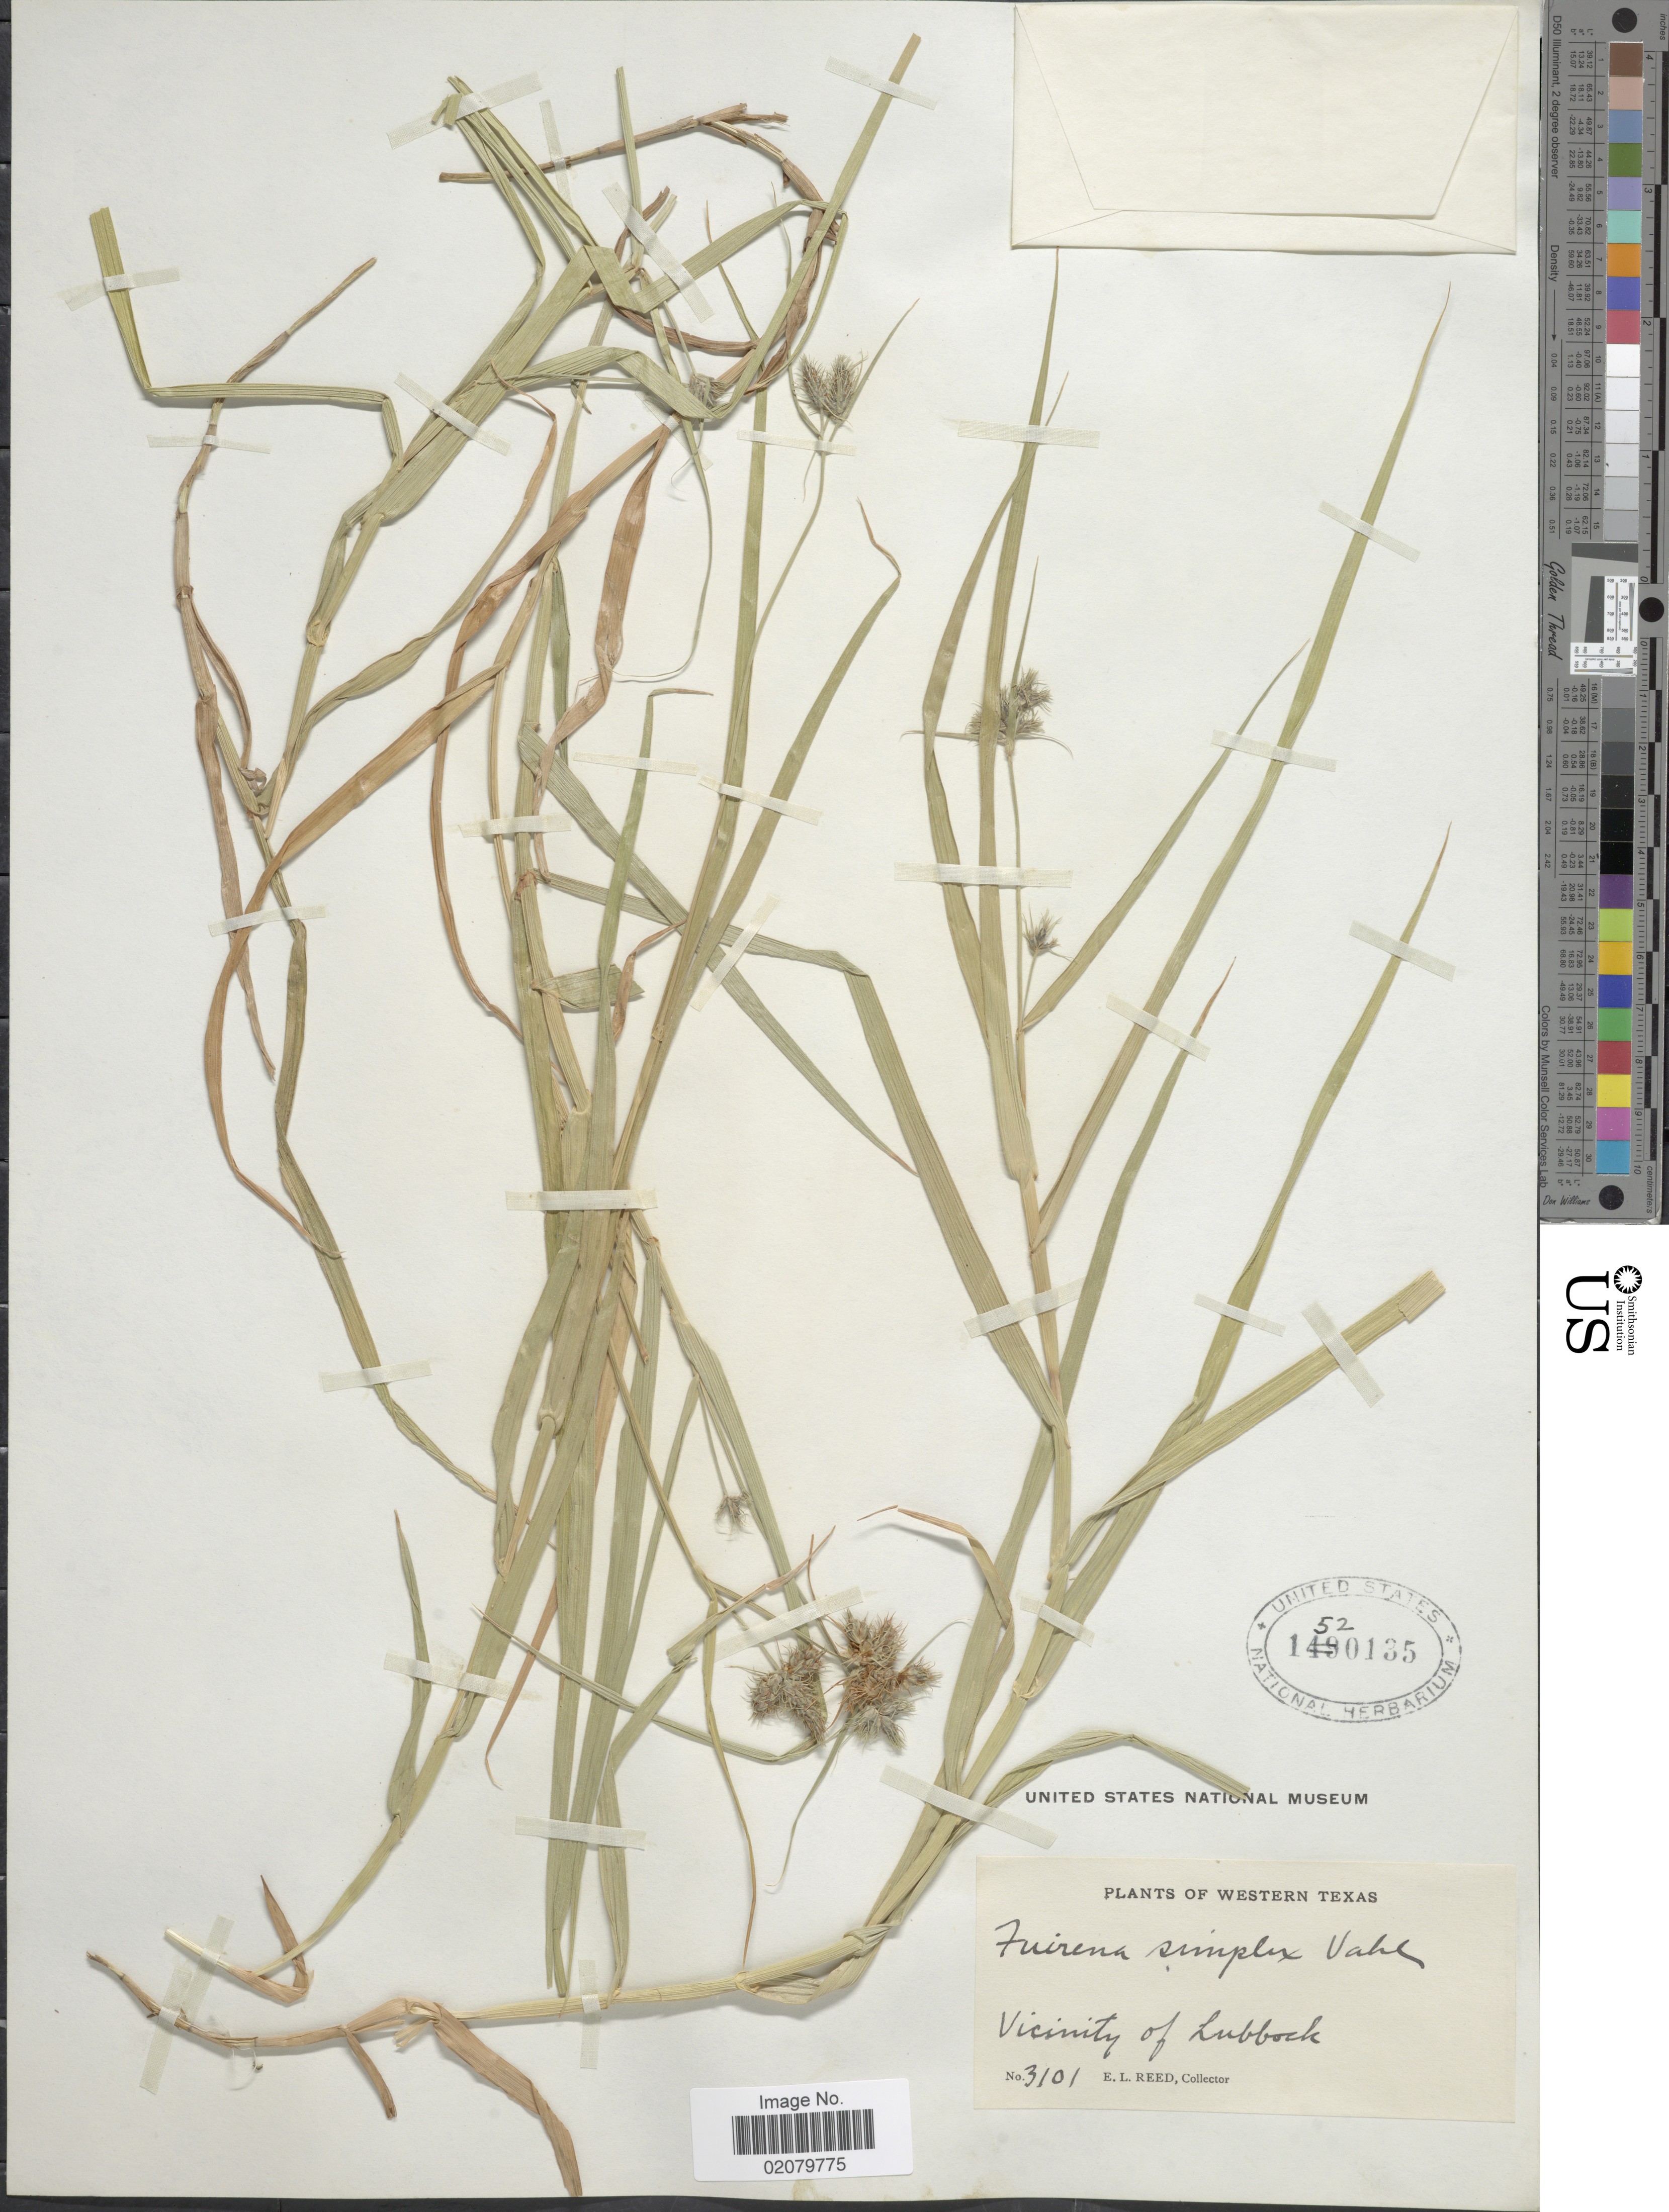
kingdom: Plantae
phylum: Tracheophyta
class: Liliopsida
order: Poales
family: Cyperaceae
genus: Fuirena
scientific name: Fuirena simplex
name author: Vahl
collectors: E. Reed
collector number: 3101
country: United States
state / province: Texas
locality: Western Texas, Vicinity of Lubbock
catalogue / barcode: US 1520135